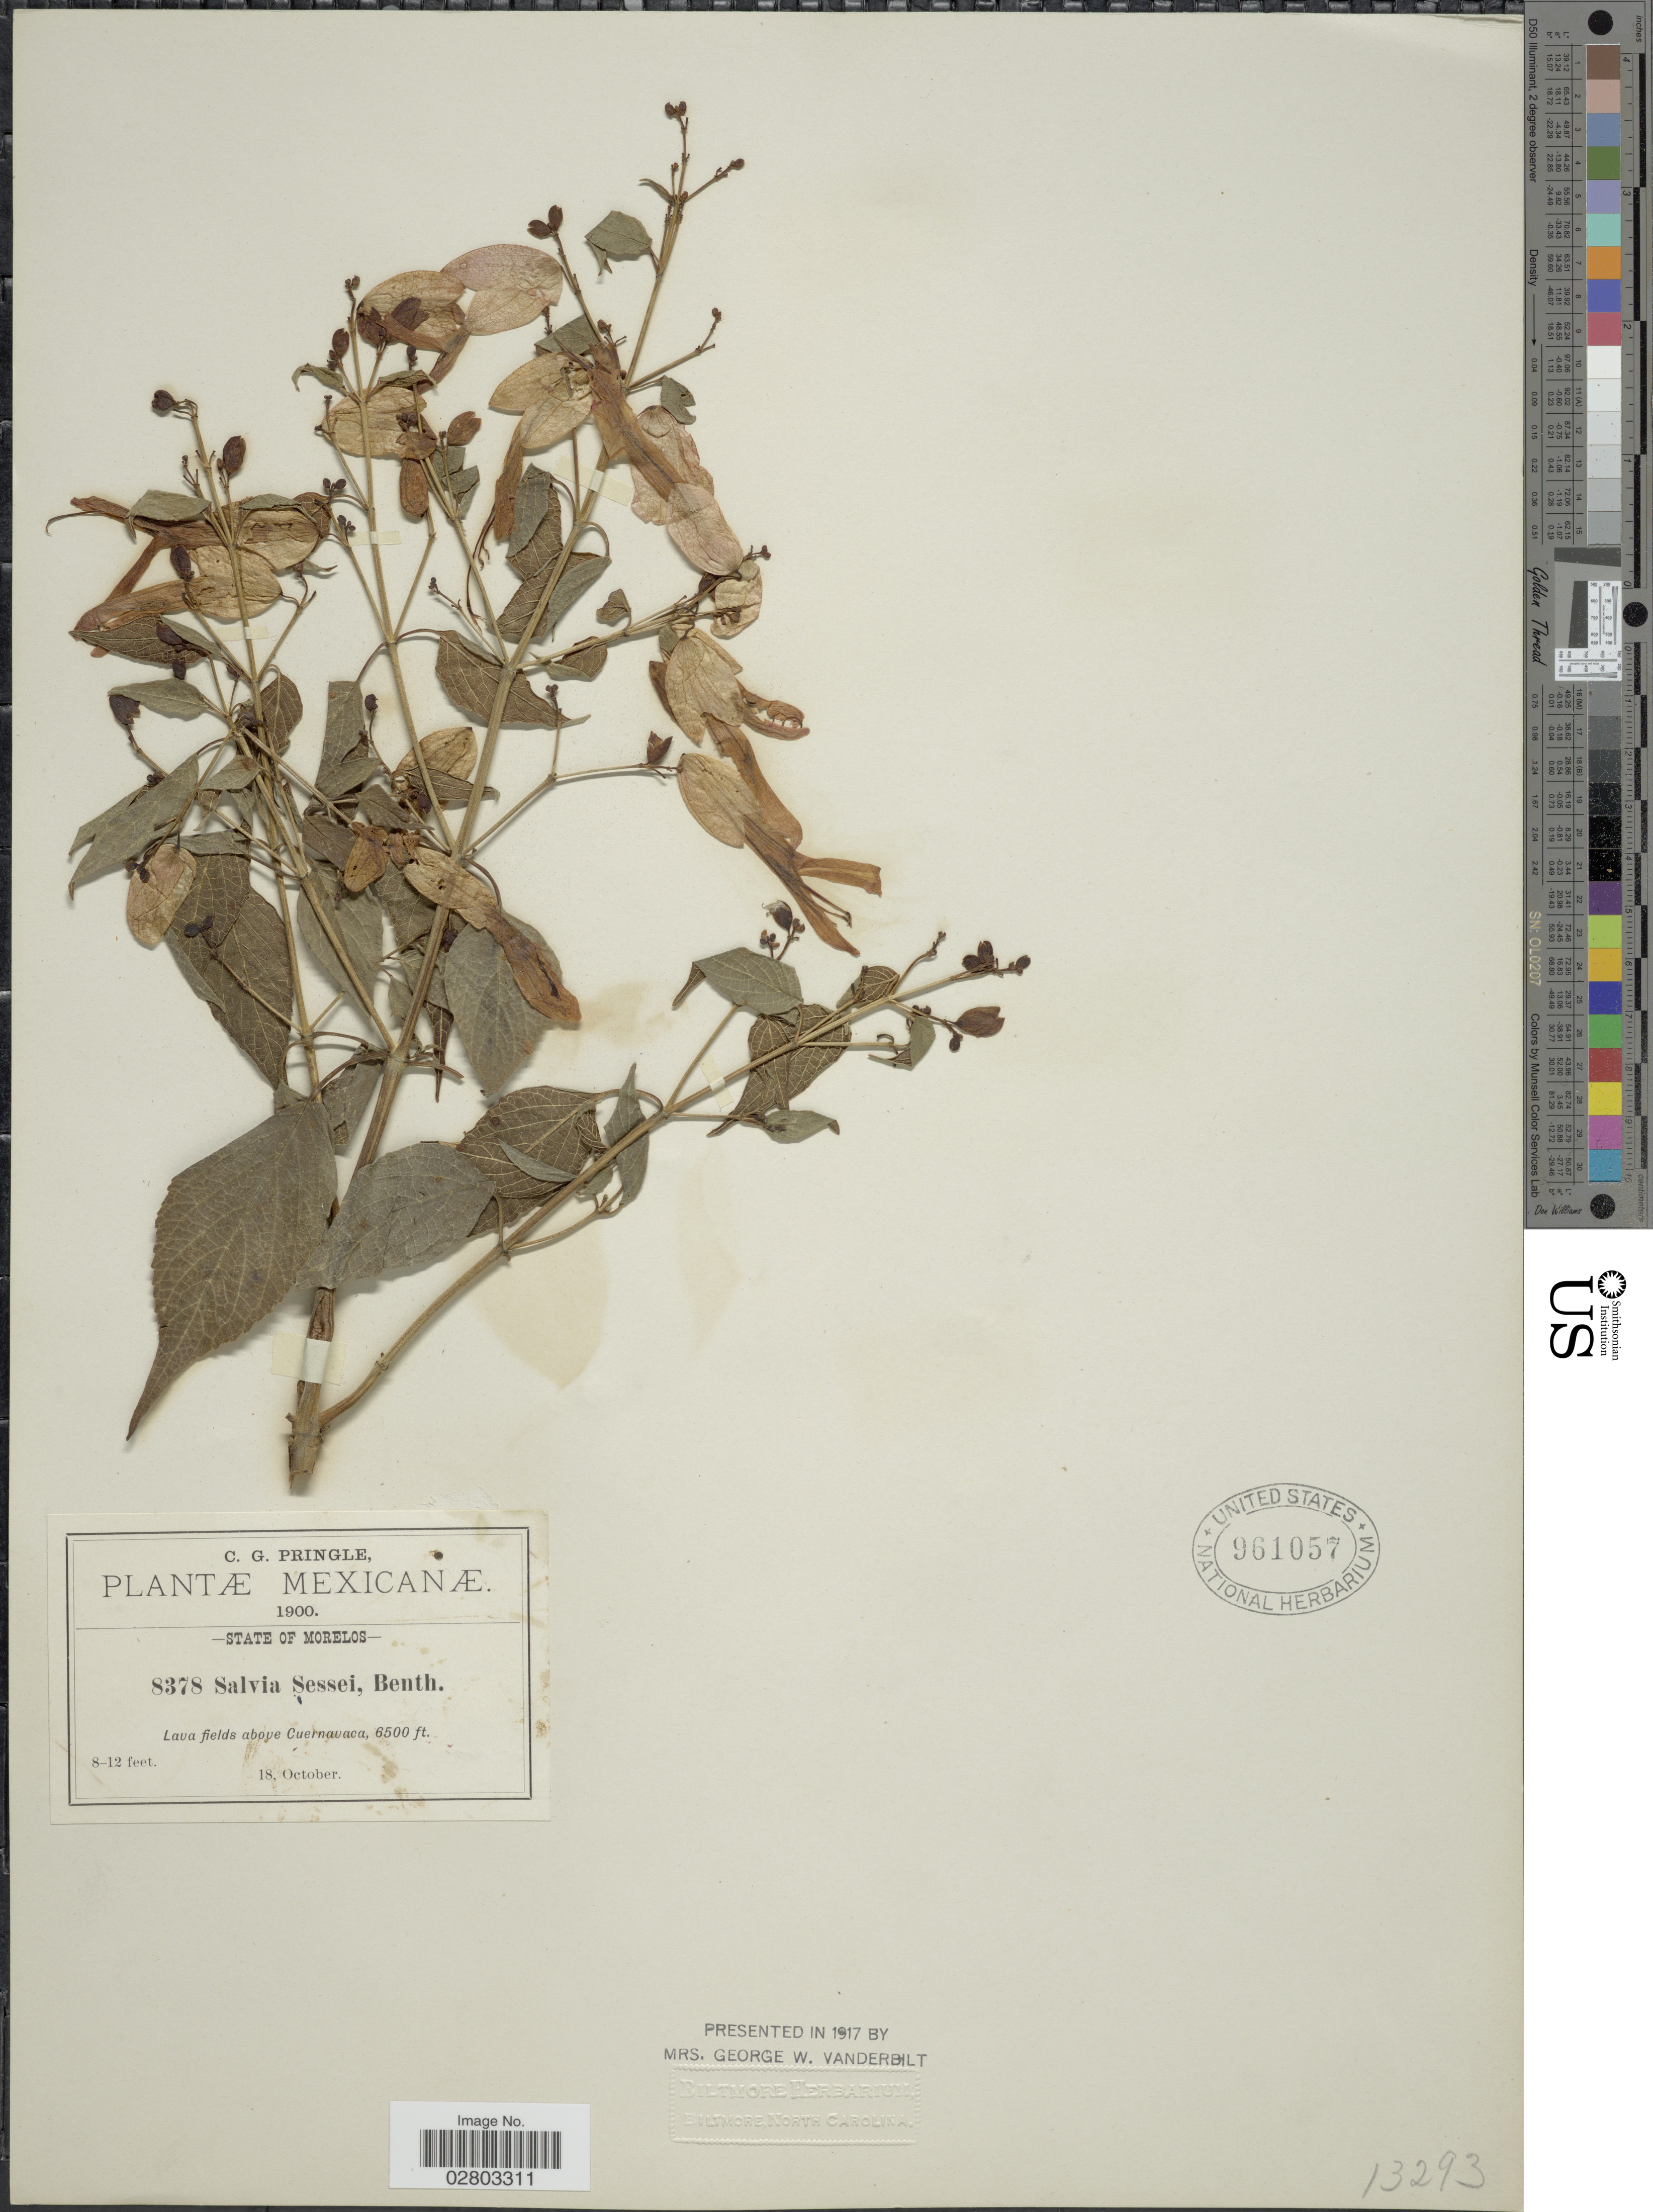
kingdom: Plantae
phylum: Tracheophyta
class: Magnoliopsida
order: Lamiales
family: Lamiaceae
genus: Salvia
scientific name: Salvia sessei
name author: Benth.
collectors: C. G. Pringle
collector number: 8378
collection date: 1900-10-18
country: Mexico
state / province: Morelos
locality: Lava fields above Cuernavaca.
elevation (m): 1981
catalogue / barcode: US 961057